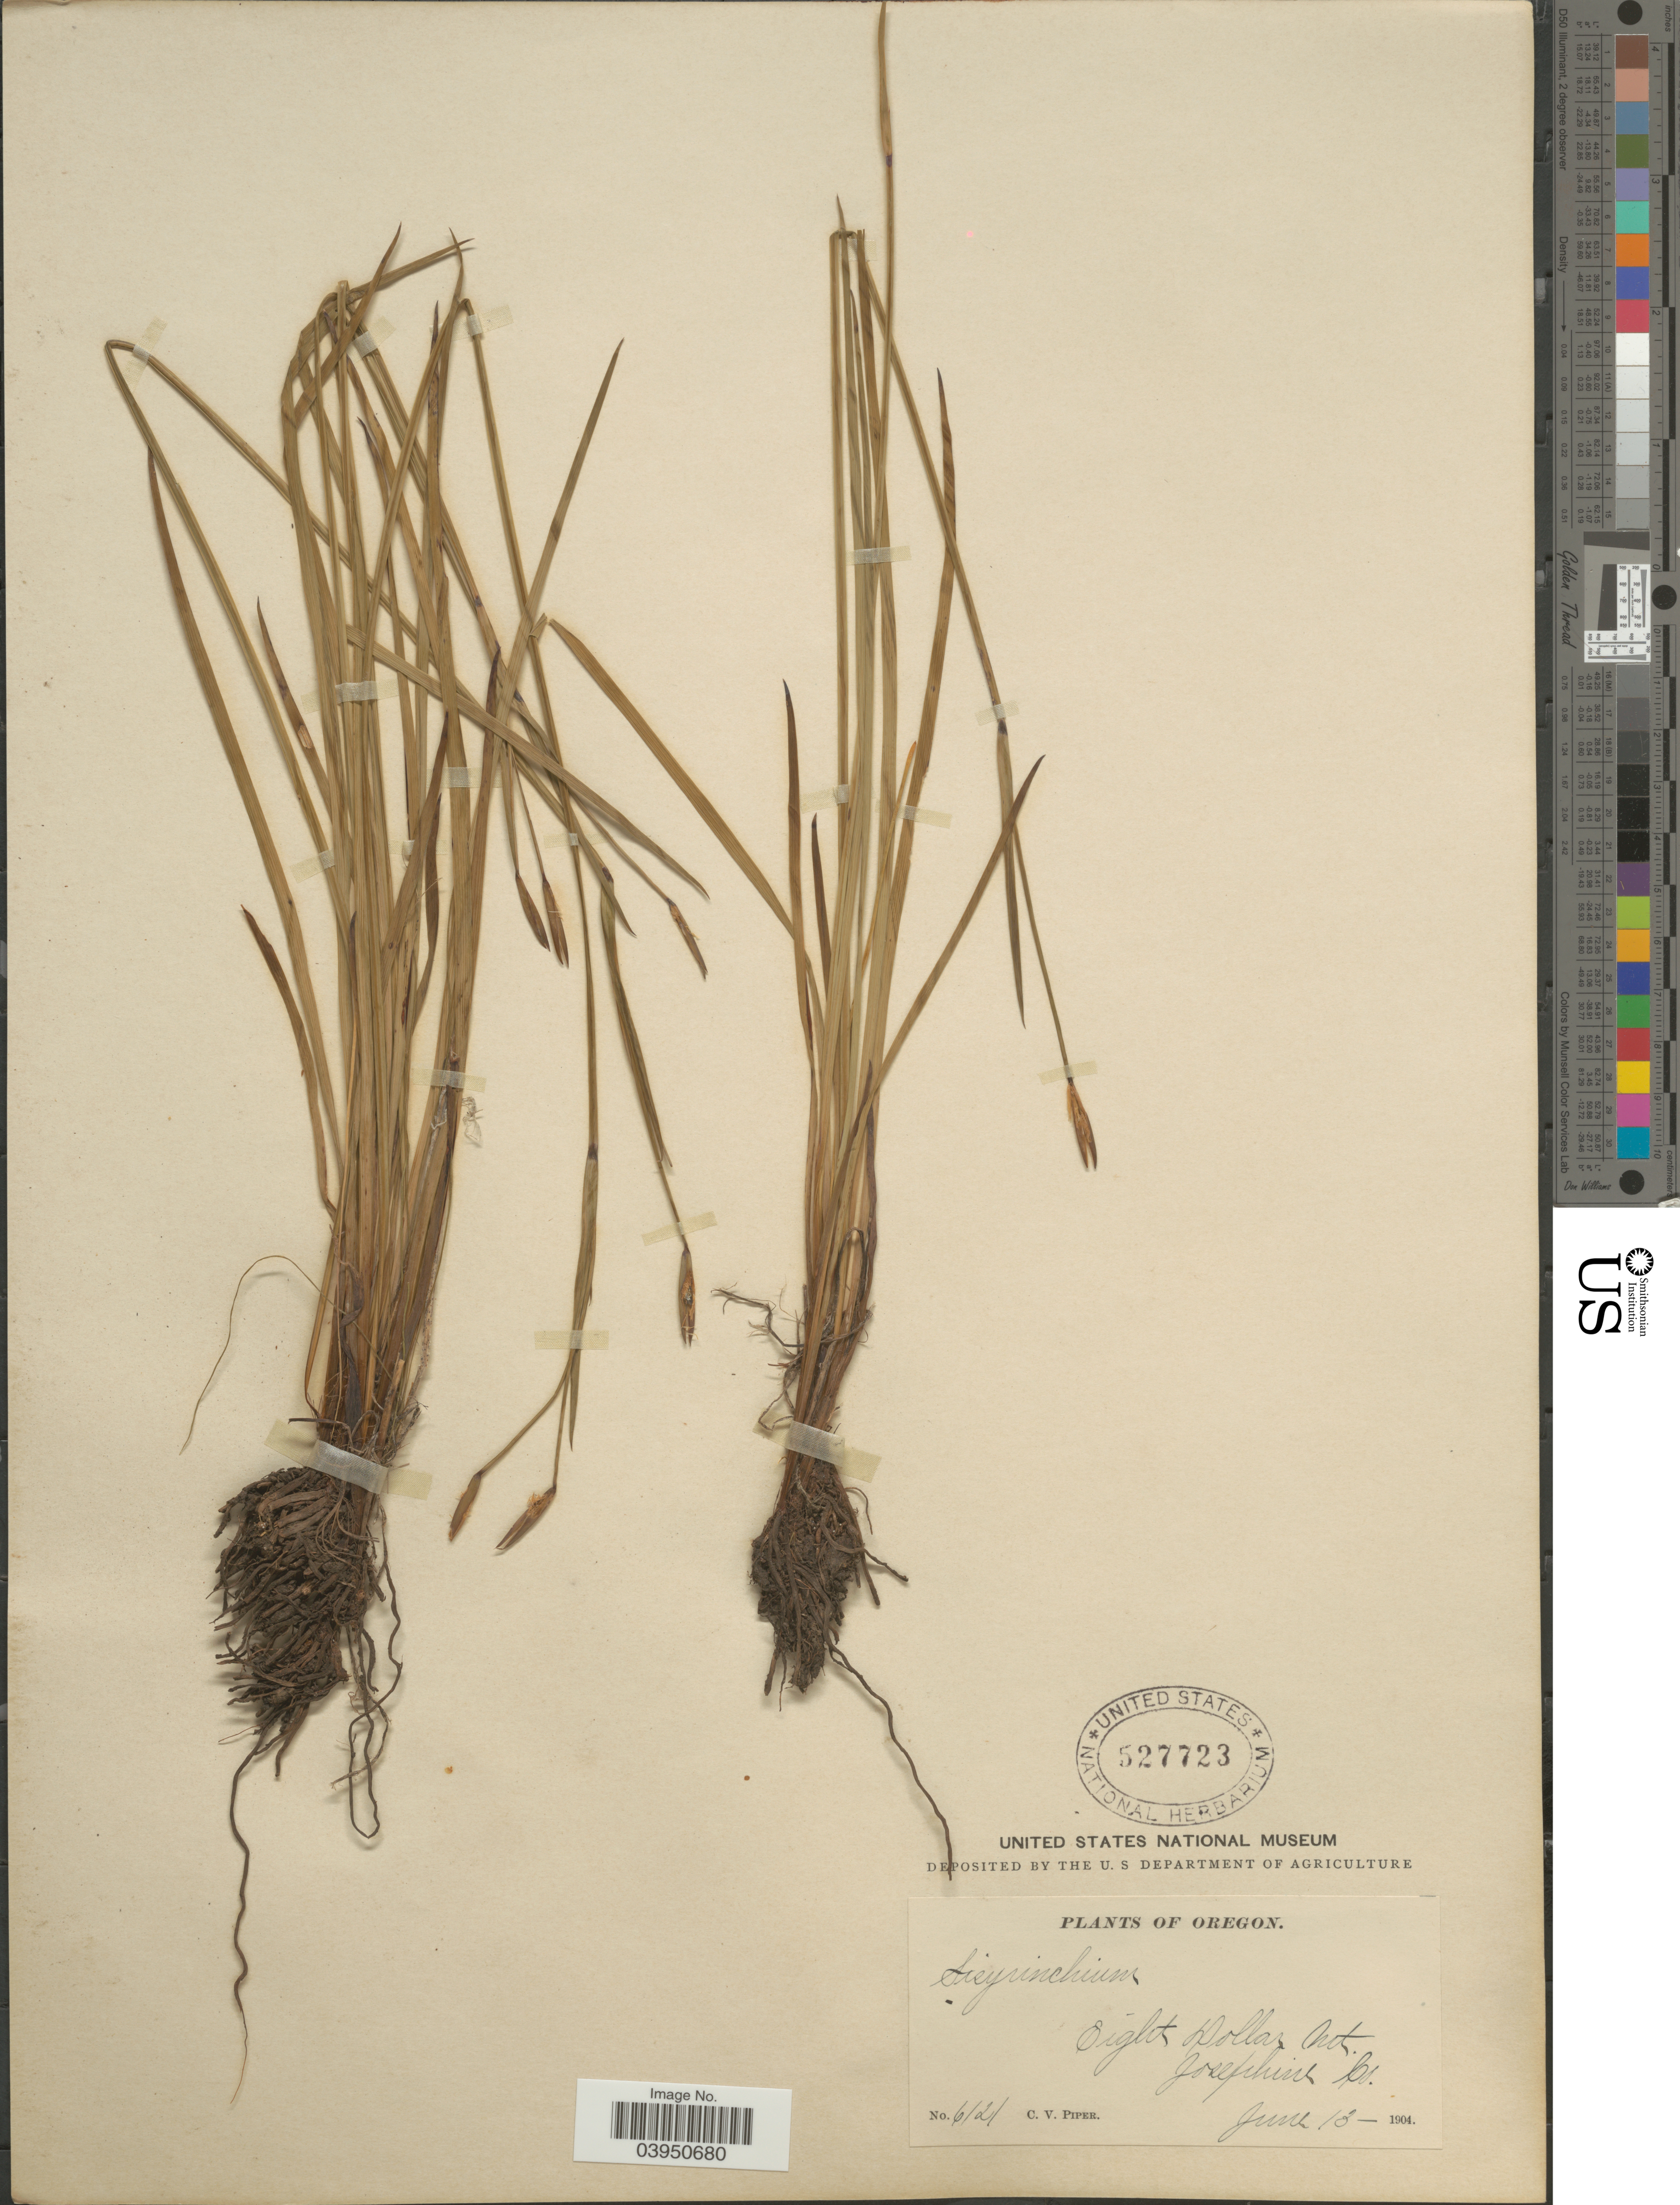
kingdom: Plantae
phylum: Tracheophyta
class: Liliopsida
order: Asparagales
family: Iridaceae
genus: Sisyrinchium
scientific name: Sisyrinchium birameum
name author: Piper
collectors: C. V. Piper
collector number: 6121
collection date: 1904-06-13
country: United States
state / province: Oregon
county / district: Josephine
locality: Eight Dollar Mt. Josephine Co.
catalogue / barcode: US 527723